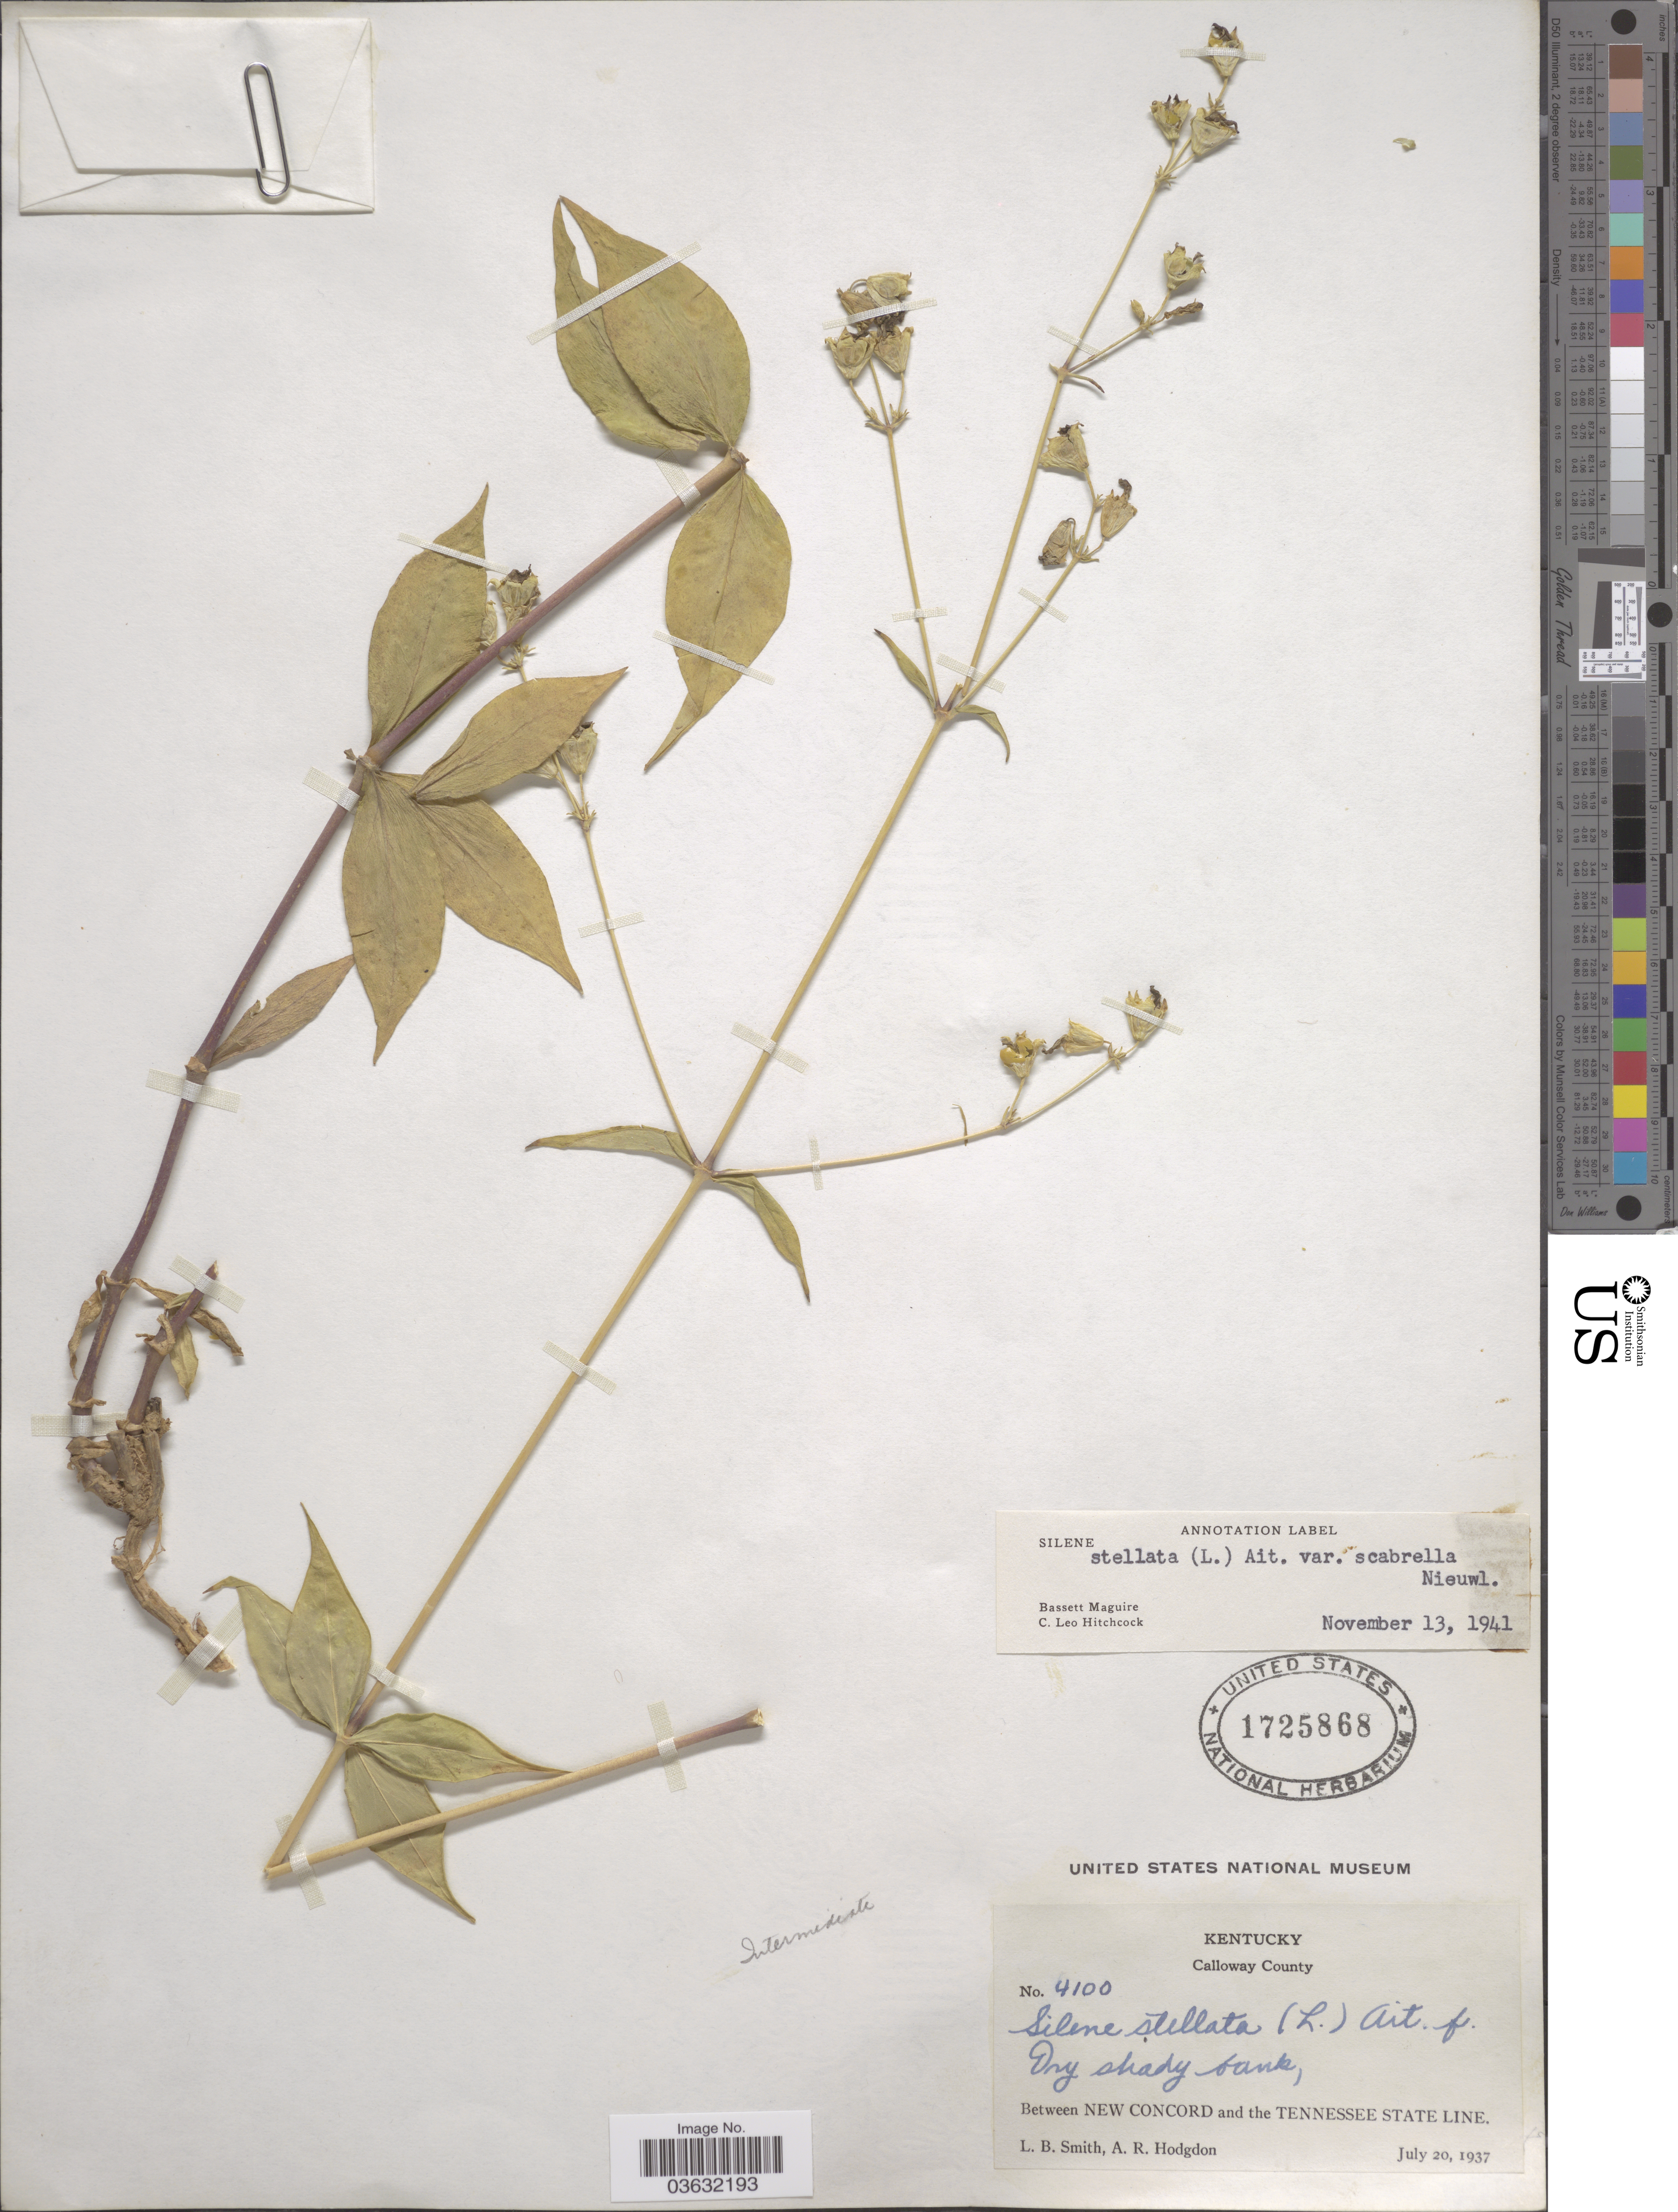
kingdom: Plantae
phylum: Tracheophyta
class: Magnoliopsida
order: Caryophyllales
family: Caryophyllaceae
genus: Silene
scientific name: Silene stellata var. scabrella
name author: (Nieuwl.) E.J. Palmer & Steyerm.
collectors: L. Smith & A. R. Hodgdon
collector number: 4100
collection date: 1937-07-20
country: United States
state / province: Kentucky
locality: Calloway County. Between New Concord and the Tennessee State Line.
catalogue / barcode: US 1725868